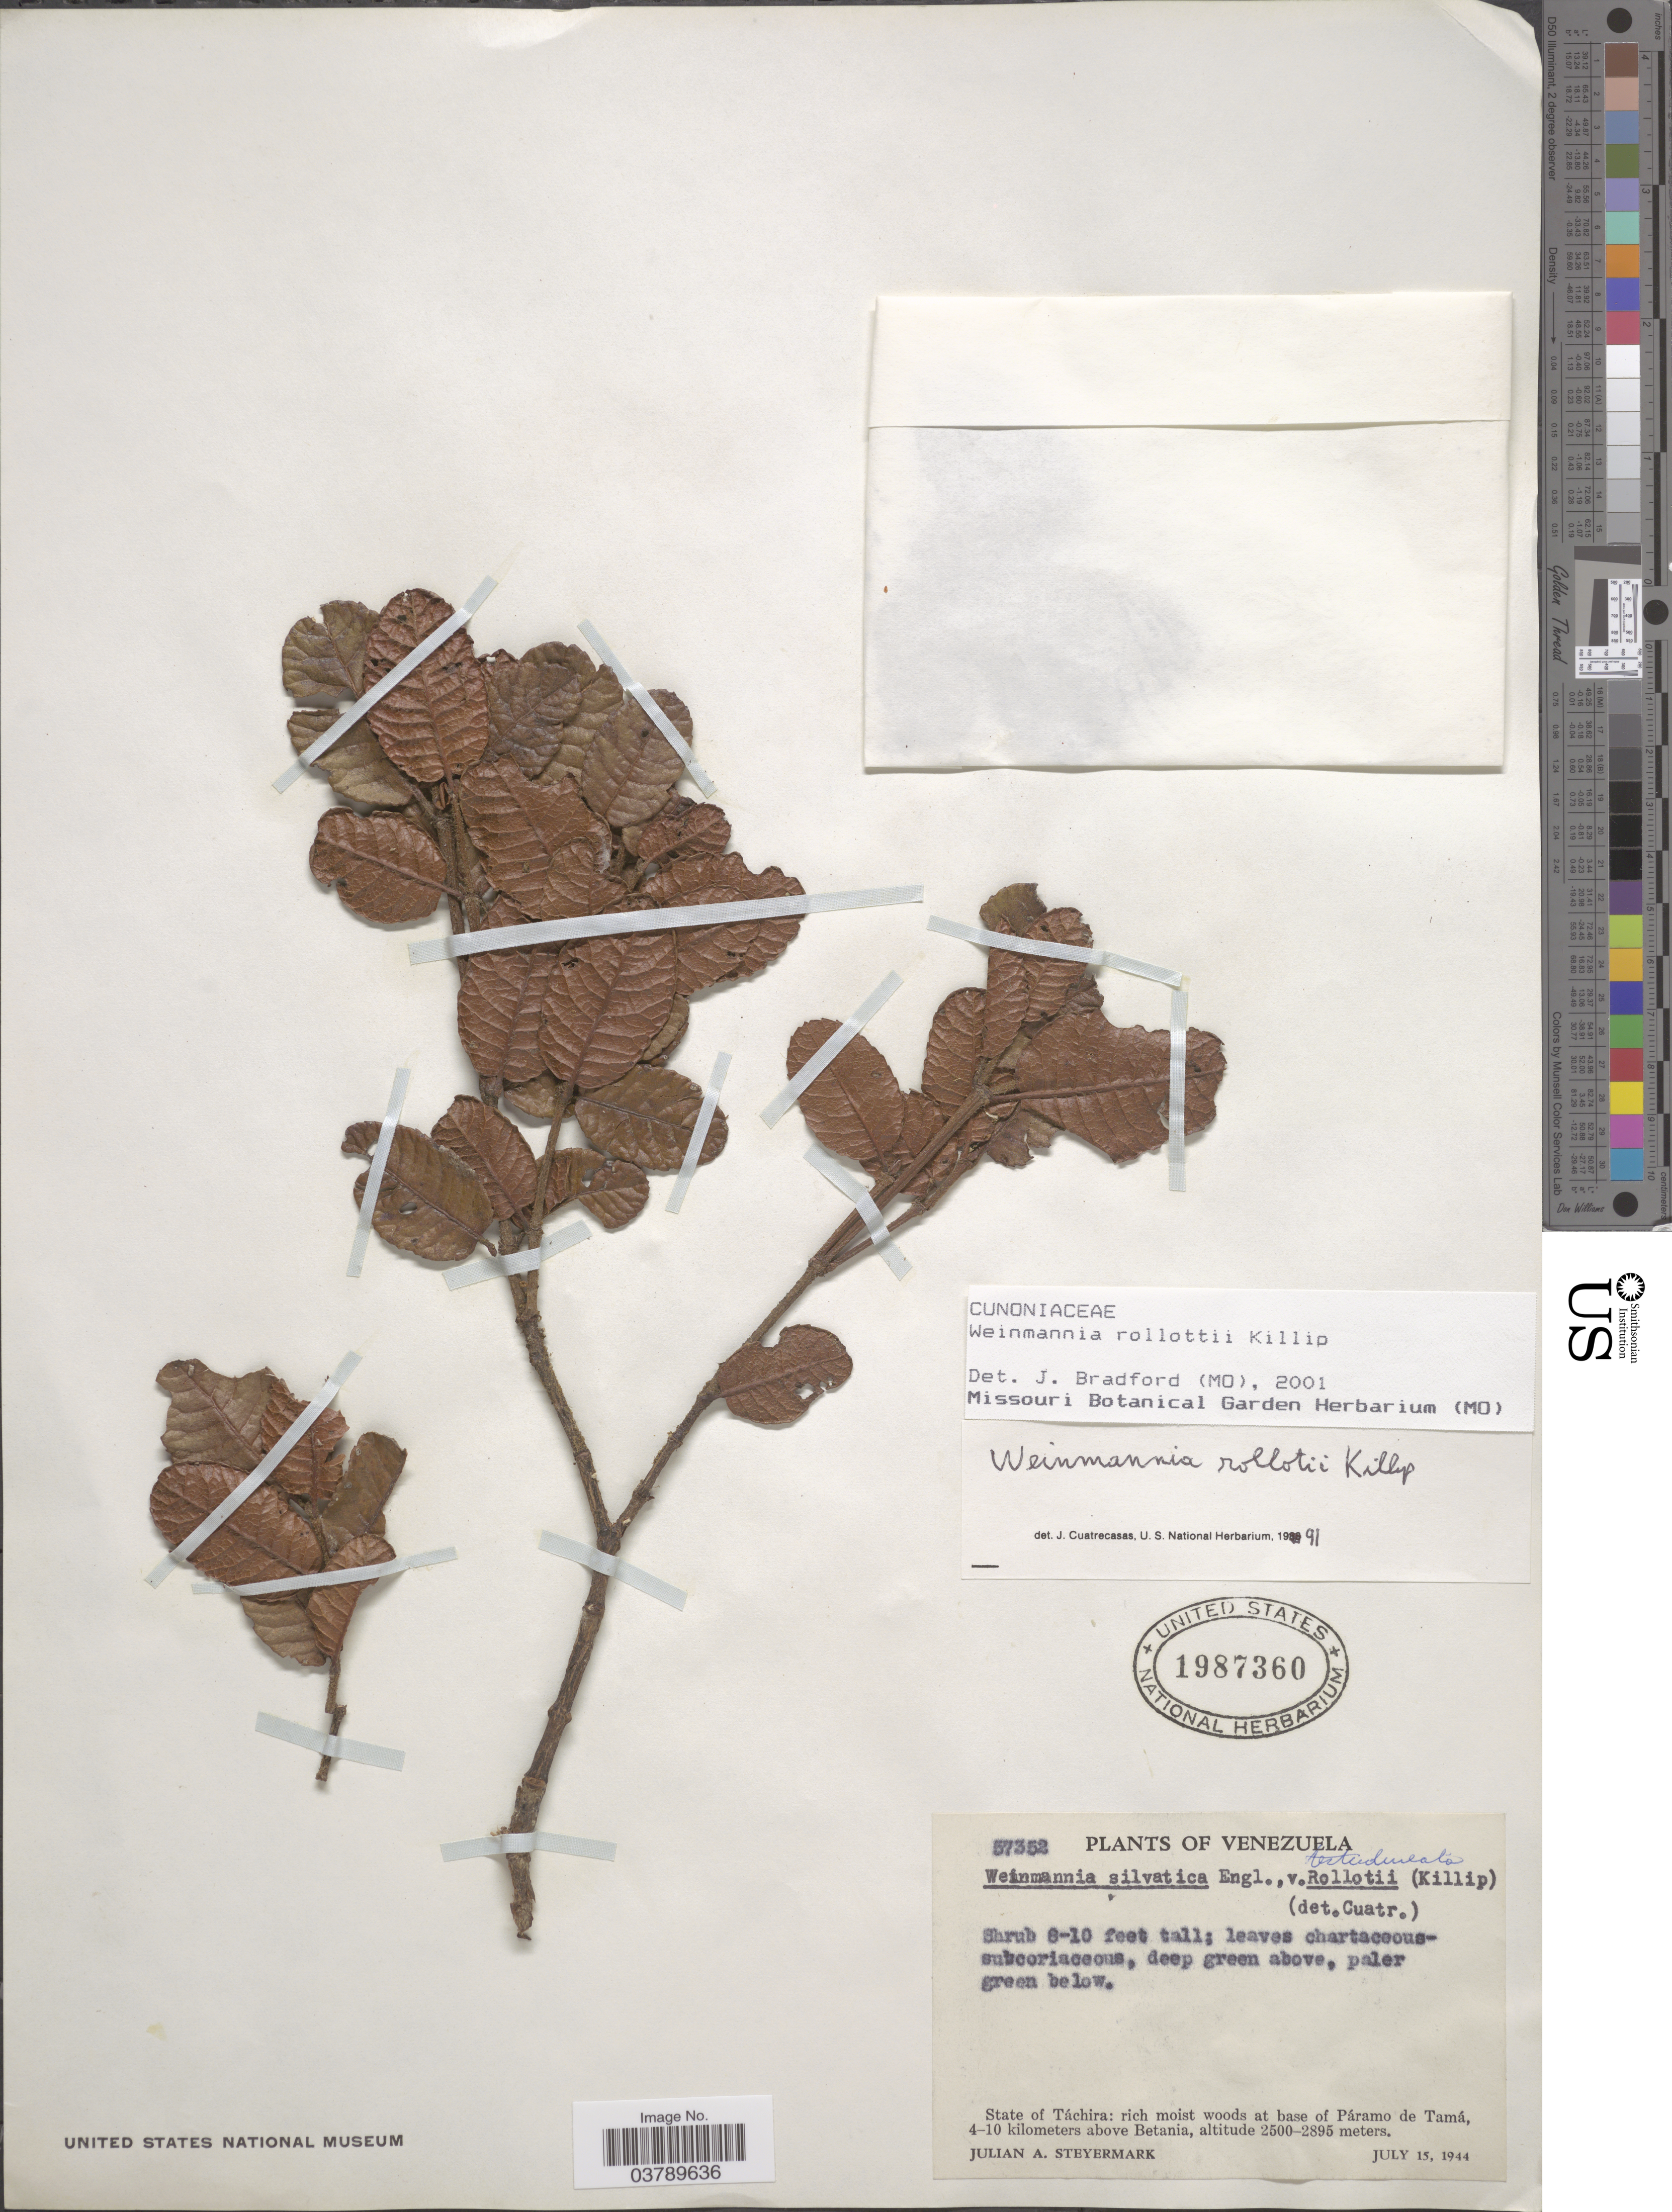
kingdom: Plantae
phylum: Tracheophyta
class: Magnoliopsida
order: Oxalidales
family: Cunoniaceae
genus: Weinmannia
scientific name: Weinmannia rollottii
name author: Killip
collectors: J. Steyermark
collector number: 57352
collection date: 1944-07-15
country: Venezuela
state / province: Tachira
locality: Base of Páramo de Tamá, 4-10 kilometers above Betania.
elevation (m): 2500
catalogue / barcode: US 1987360